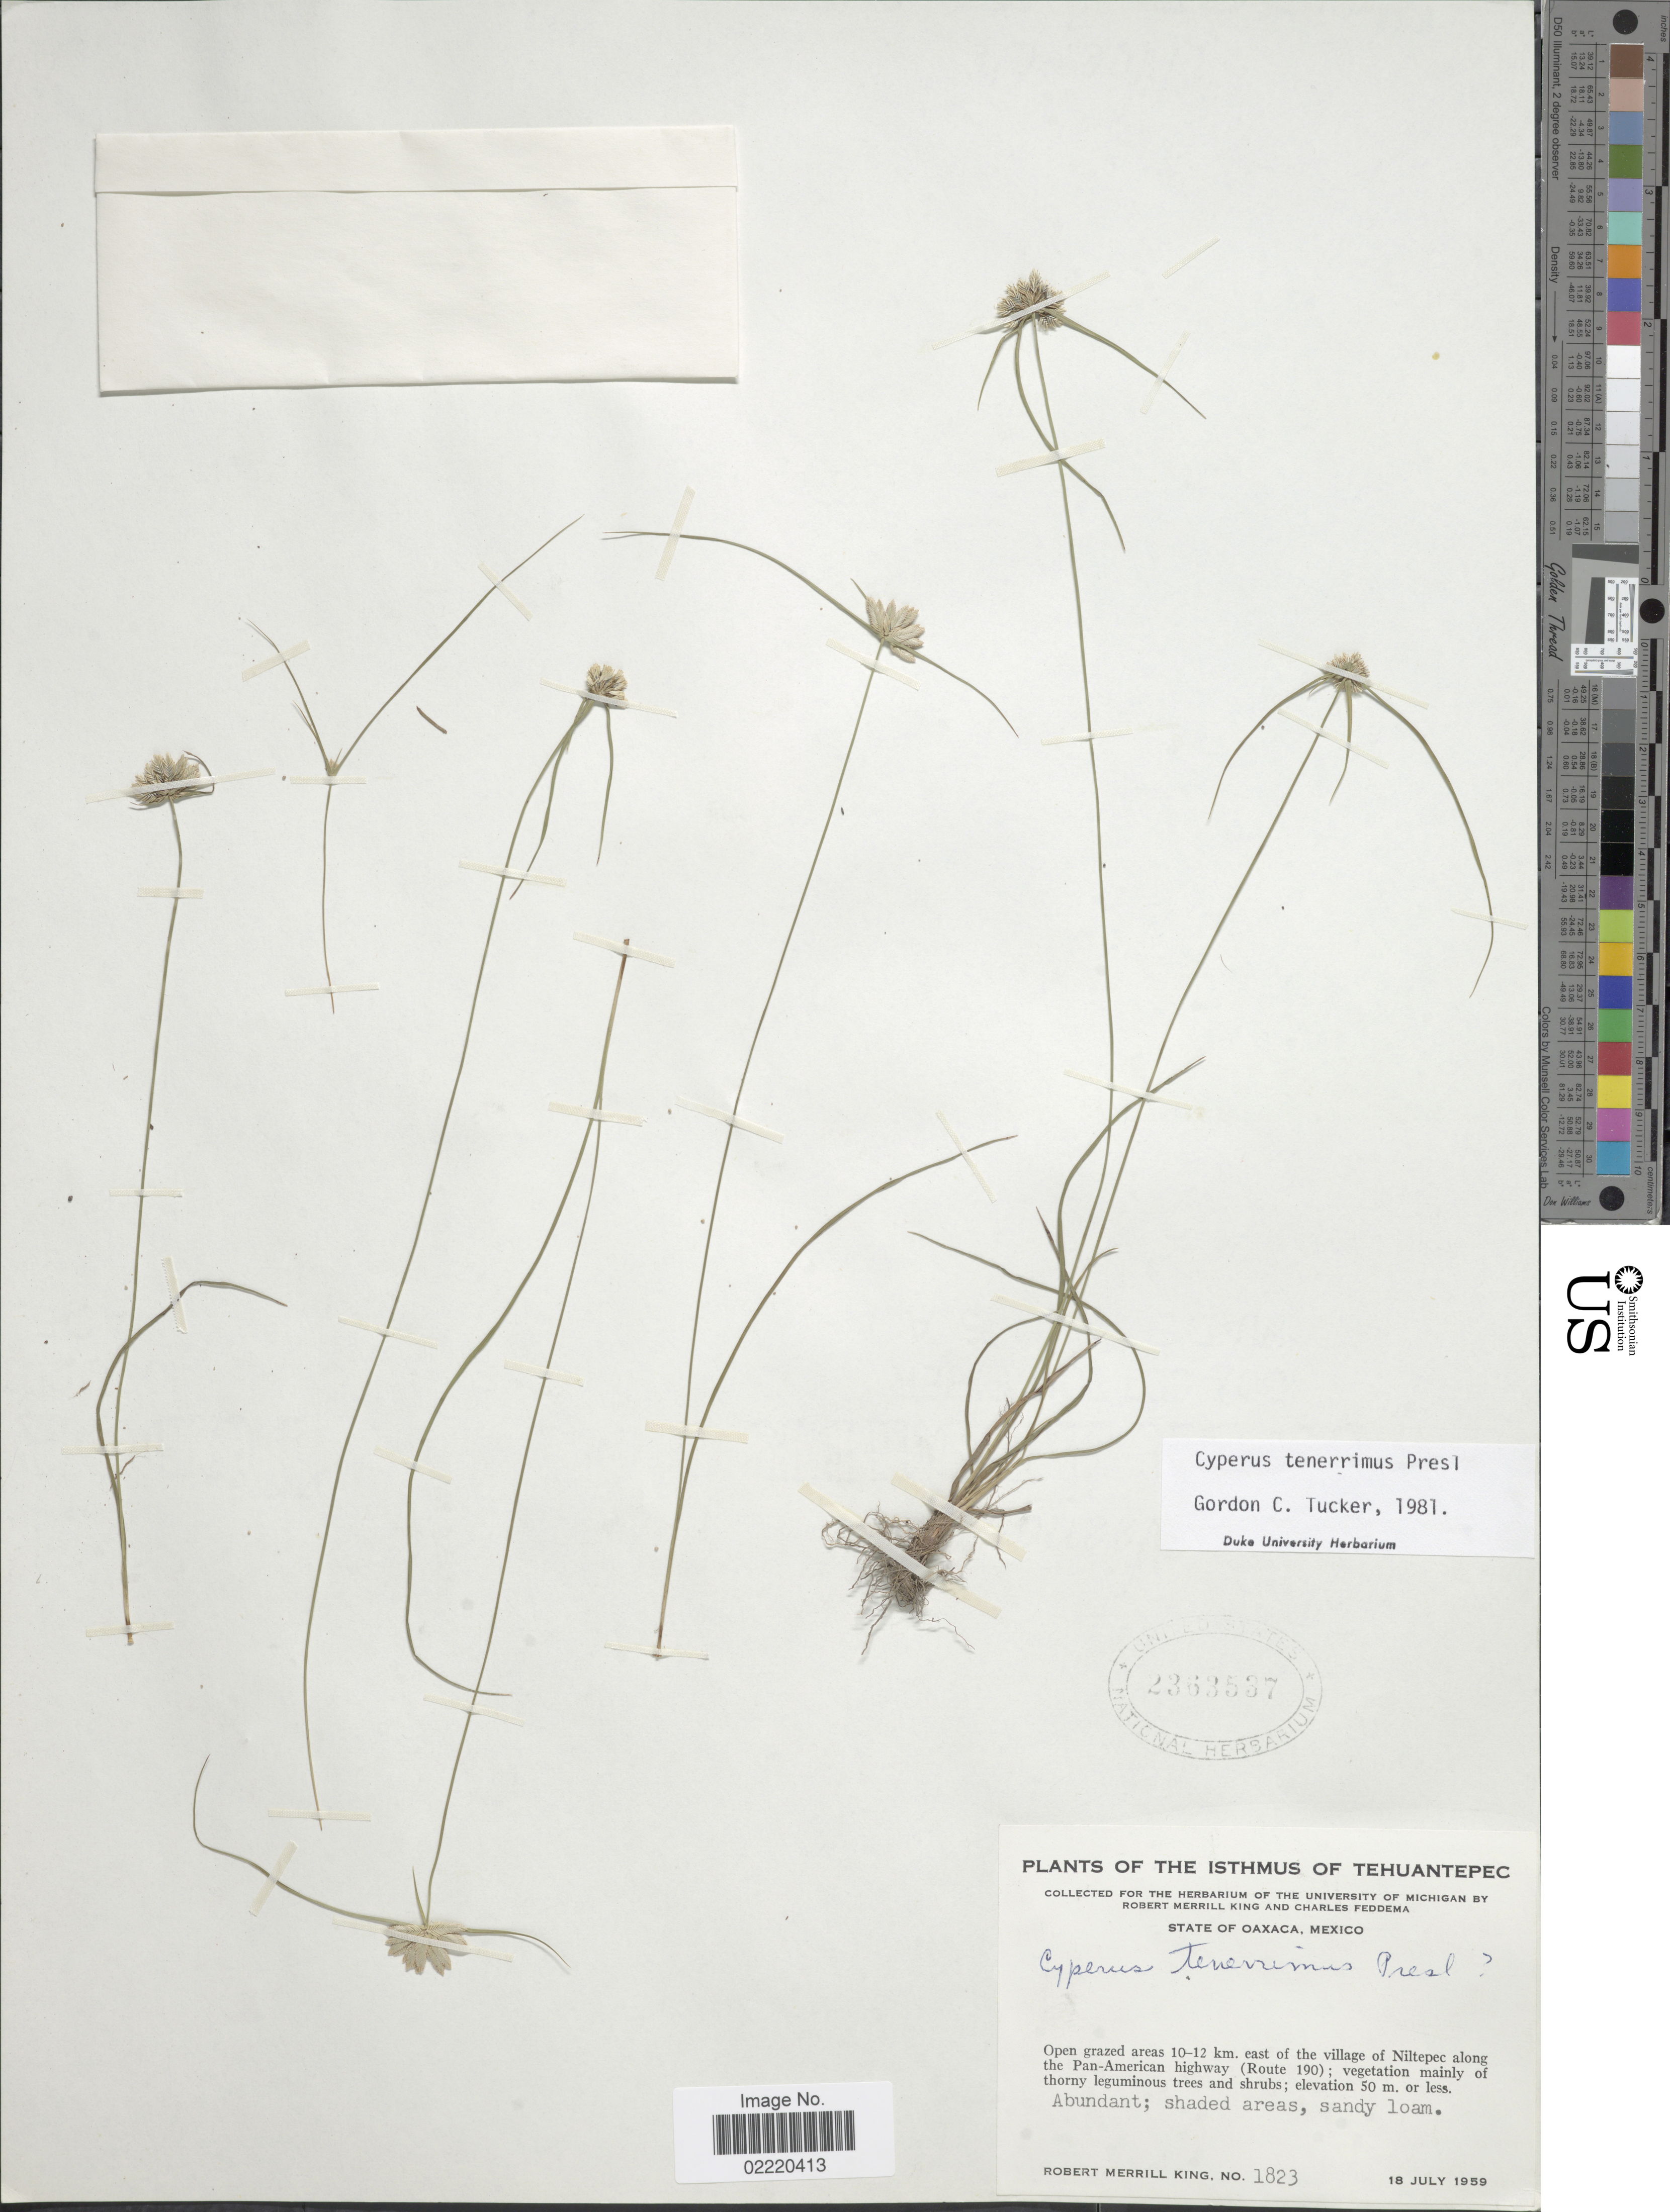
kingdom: Plantae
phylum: Tracheophyta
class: Liliopsida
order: Poales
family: Cyperaceae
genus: Cyperus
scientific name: Cyperus tenerrimus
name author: J. Presl & C. Presl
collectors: R. M. King & C. Feddema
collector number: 1823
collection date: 1959-07-18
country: Mexico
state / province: Oaxaca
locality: The Isthmus of Tehuantepec, open grazed areas 10-12 km. east of the village of Niltepec along the Pan-American highway (Route 190).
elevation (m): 50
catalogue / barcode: US 2363537